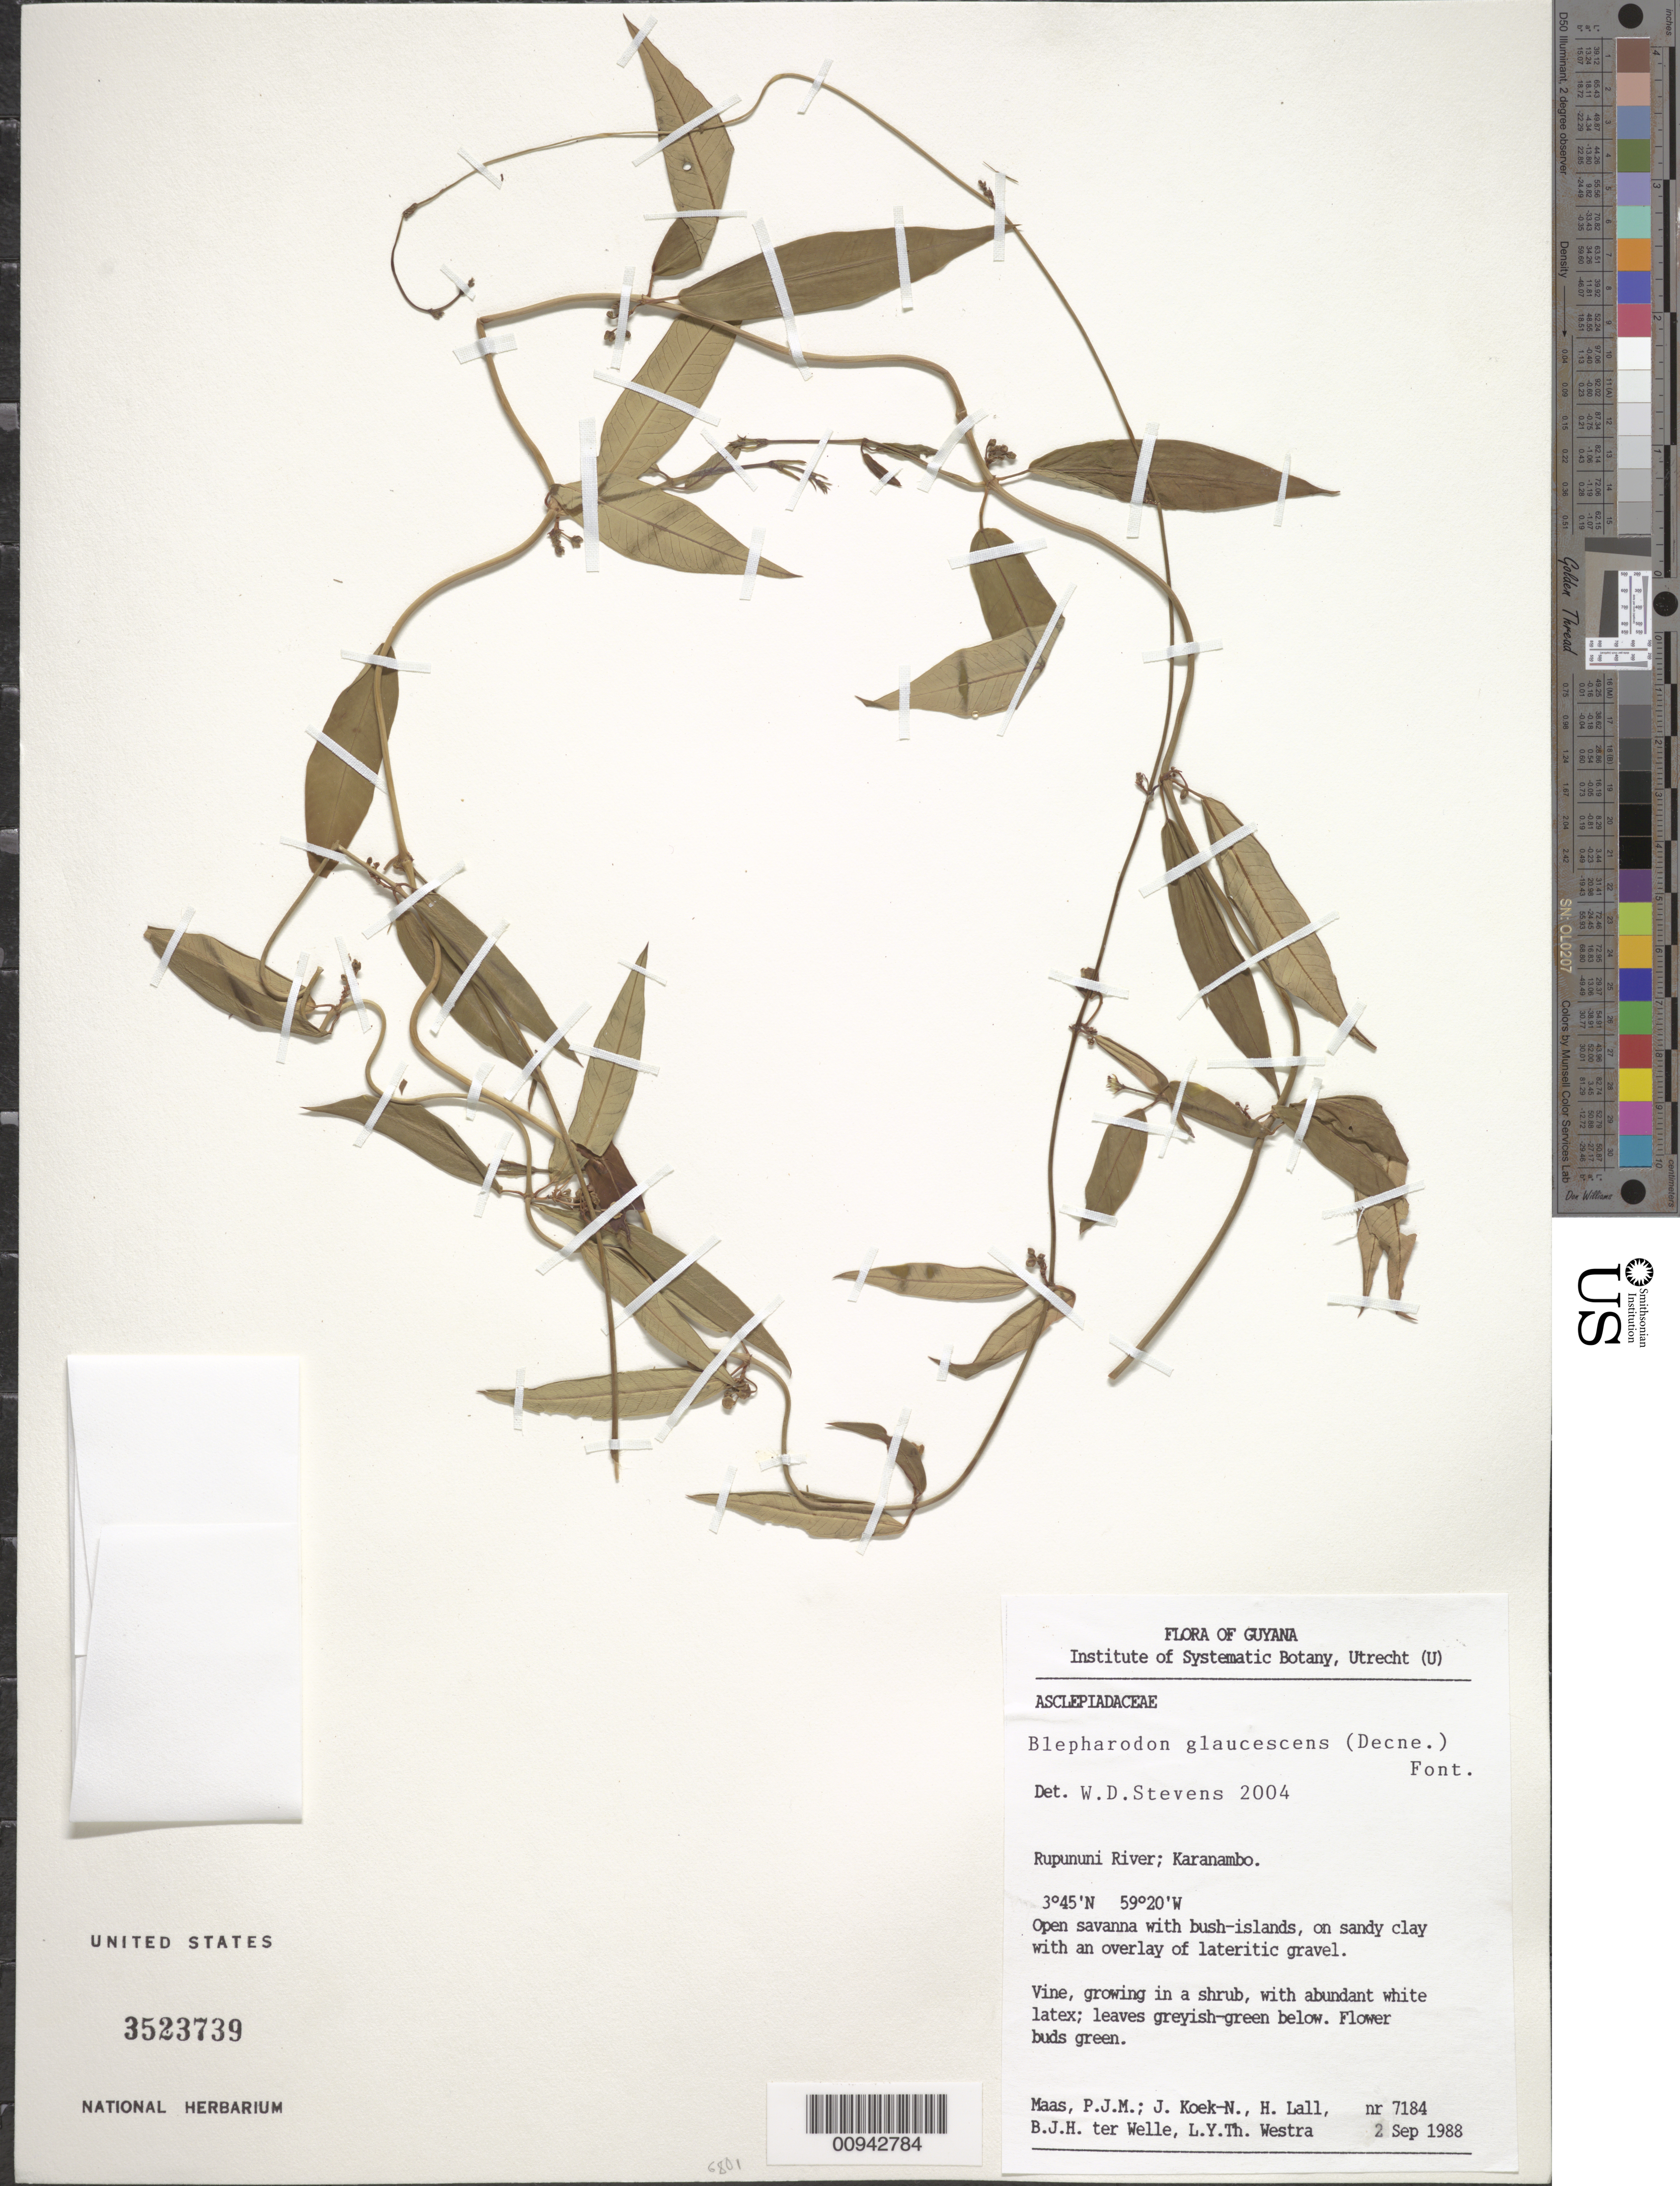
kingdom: Plantae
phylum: Tracheophyta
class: Magnoliopsida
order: Gentianales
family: Apocynaceae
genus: Blepharodon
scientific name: Blepharodon glaucescens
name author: (Decne.) Fontella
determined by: Stevens, W. Douglas, Missouri Botanical Garden (MO)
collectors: P. Maas, J. Koek-Noorman, H. Lall, B. Welle & L. Y. T. Westra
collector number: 7184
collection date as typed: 2-Sep-88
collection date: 1988-09-02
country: Guyana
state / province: U. Takutu-U. Essequibo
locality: Rupununi River; Karanambo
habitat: Open savanna with bush-islands, on sandy clay with an overlay of lateritic gravel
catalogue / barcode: US 3523739